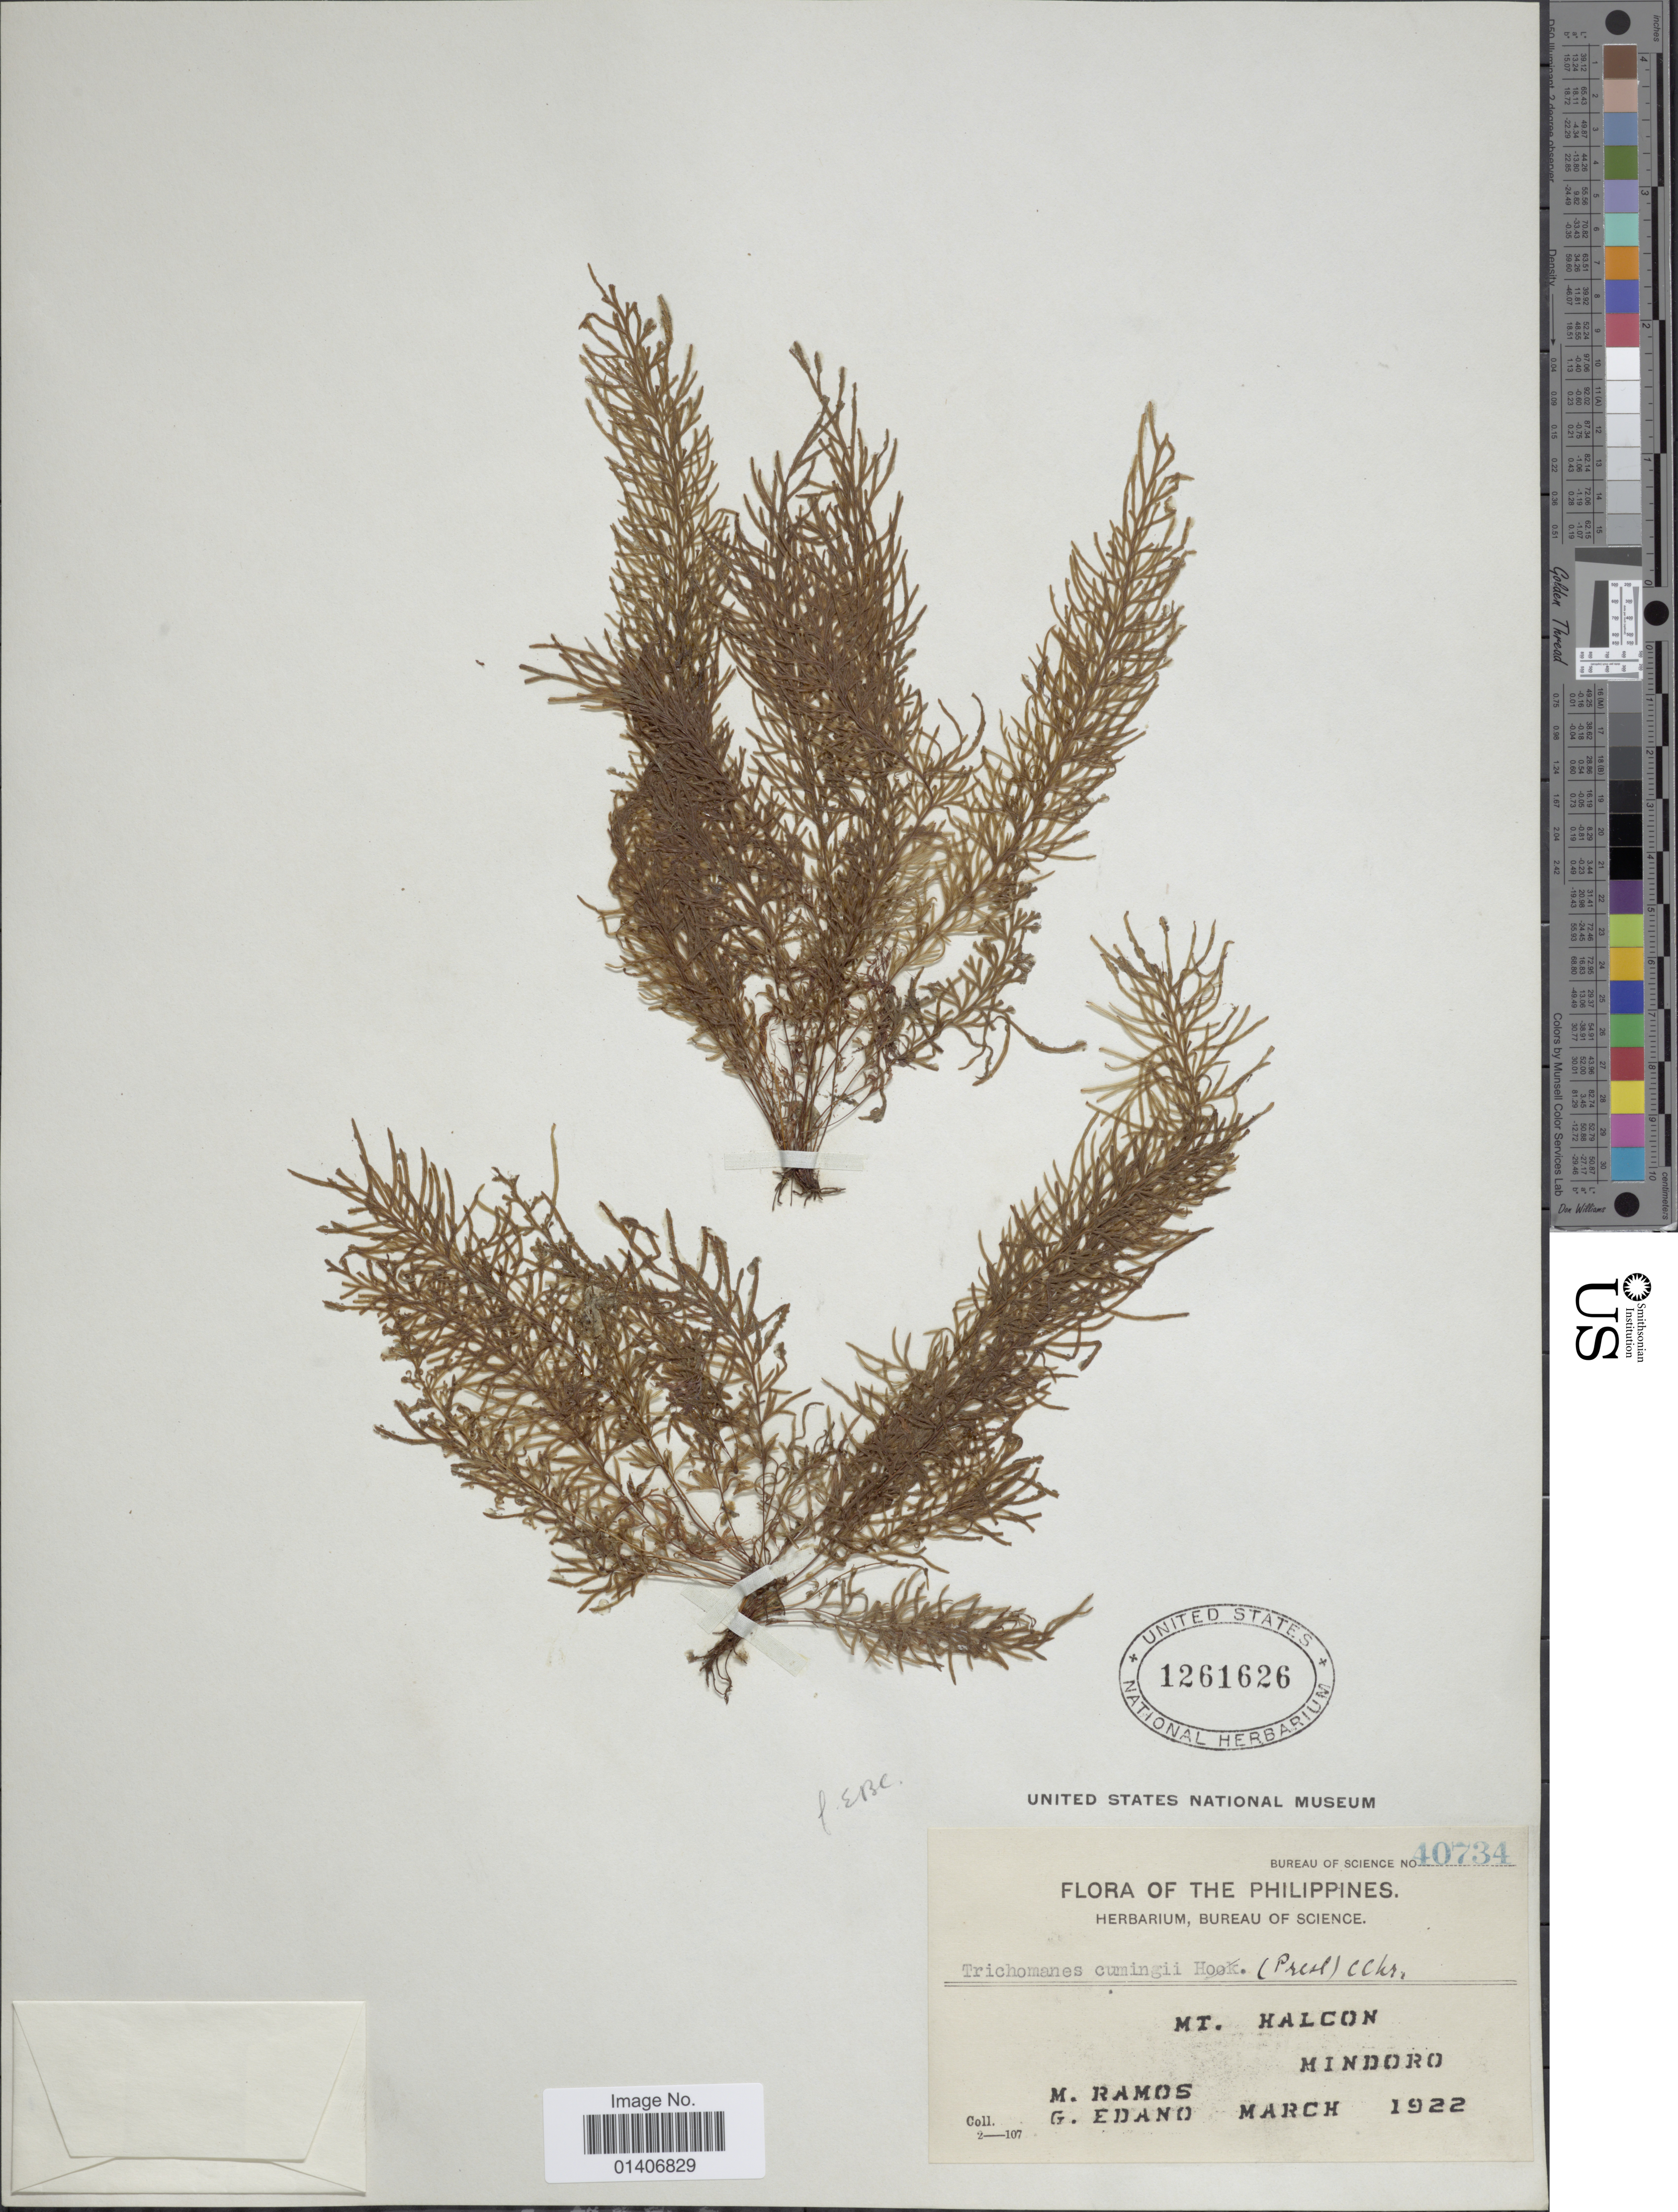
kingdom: Plantae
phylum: Tracheophyta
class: Polypodiopsida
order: Hymenophyllales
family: Hymenophyllaceae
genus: Abrodictyum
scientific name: Abrodictyum cumingii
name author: C. Presl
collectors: M. Ramos & G. Edaño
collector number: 40734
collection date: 1922-03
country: Philippines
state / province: Mimaropa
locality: Mt Halcon, Mindoro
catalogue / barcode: US 1261626